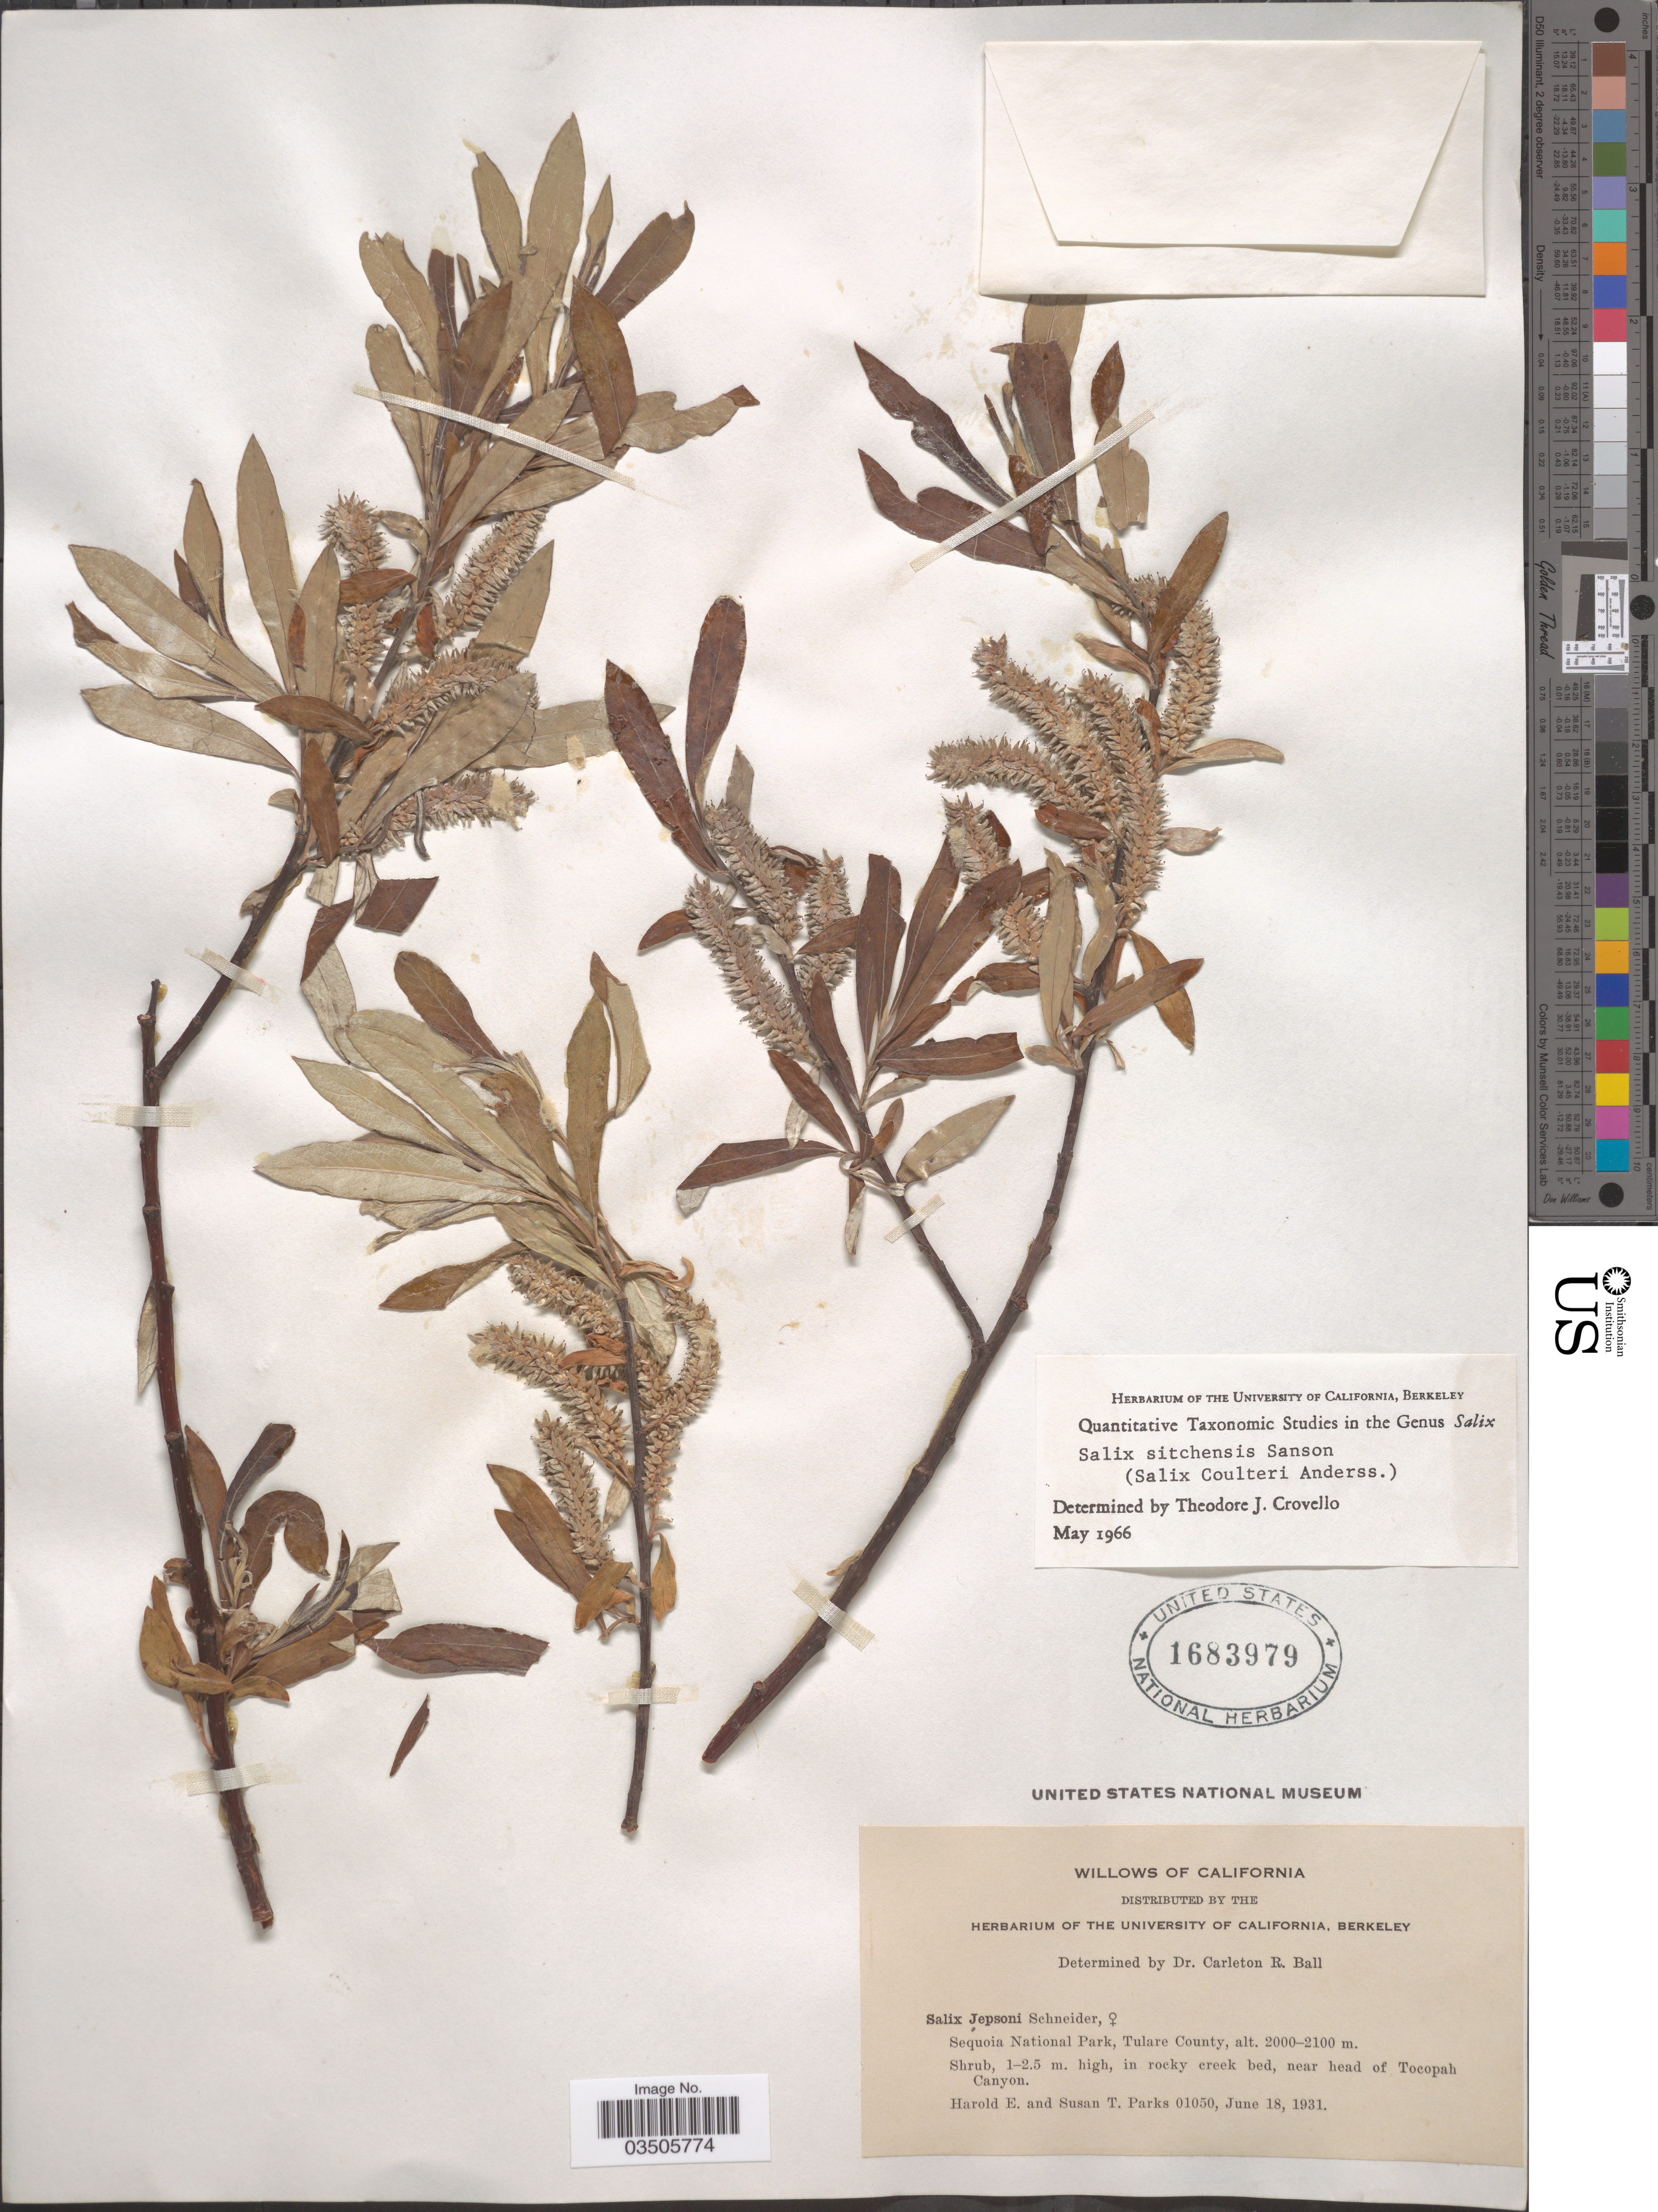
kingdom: Plantae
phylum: Tracheophyta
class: Magnoliopsida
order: Malpighiales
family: Salicaceae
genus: Salix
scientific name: Salix sitchensis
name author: Sanson ex Bong.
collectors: H. E. Parks & S. Parks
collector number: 01050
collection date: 1931-06-18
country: United States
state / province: California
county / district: Tulare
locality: Sequoia National Park, Tulare County. Near head of Tocopah Canyon.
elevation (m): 2000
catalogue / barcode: US 1683979